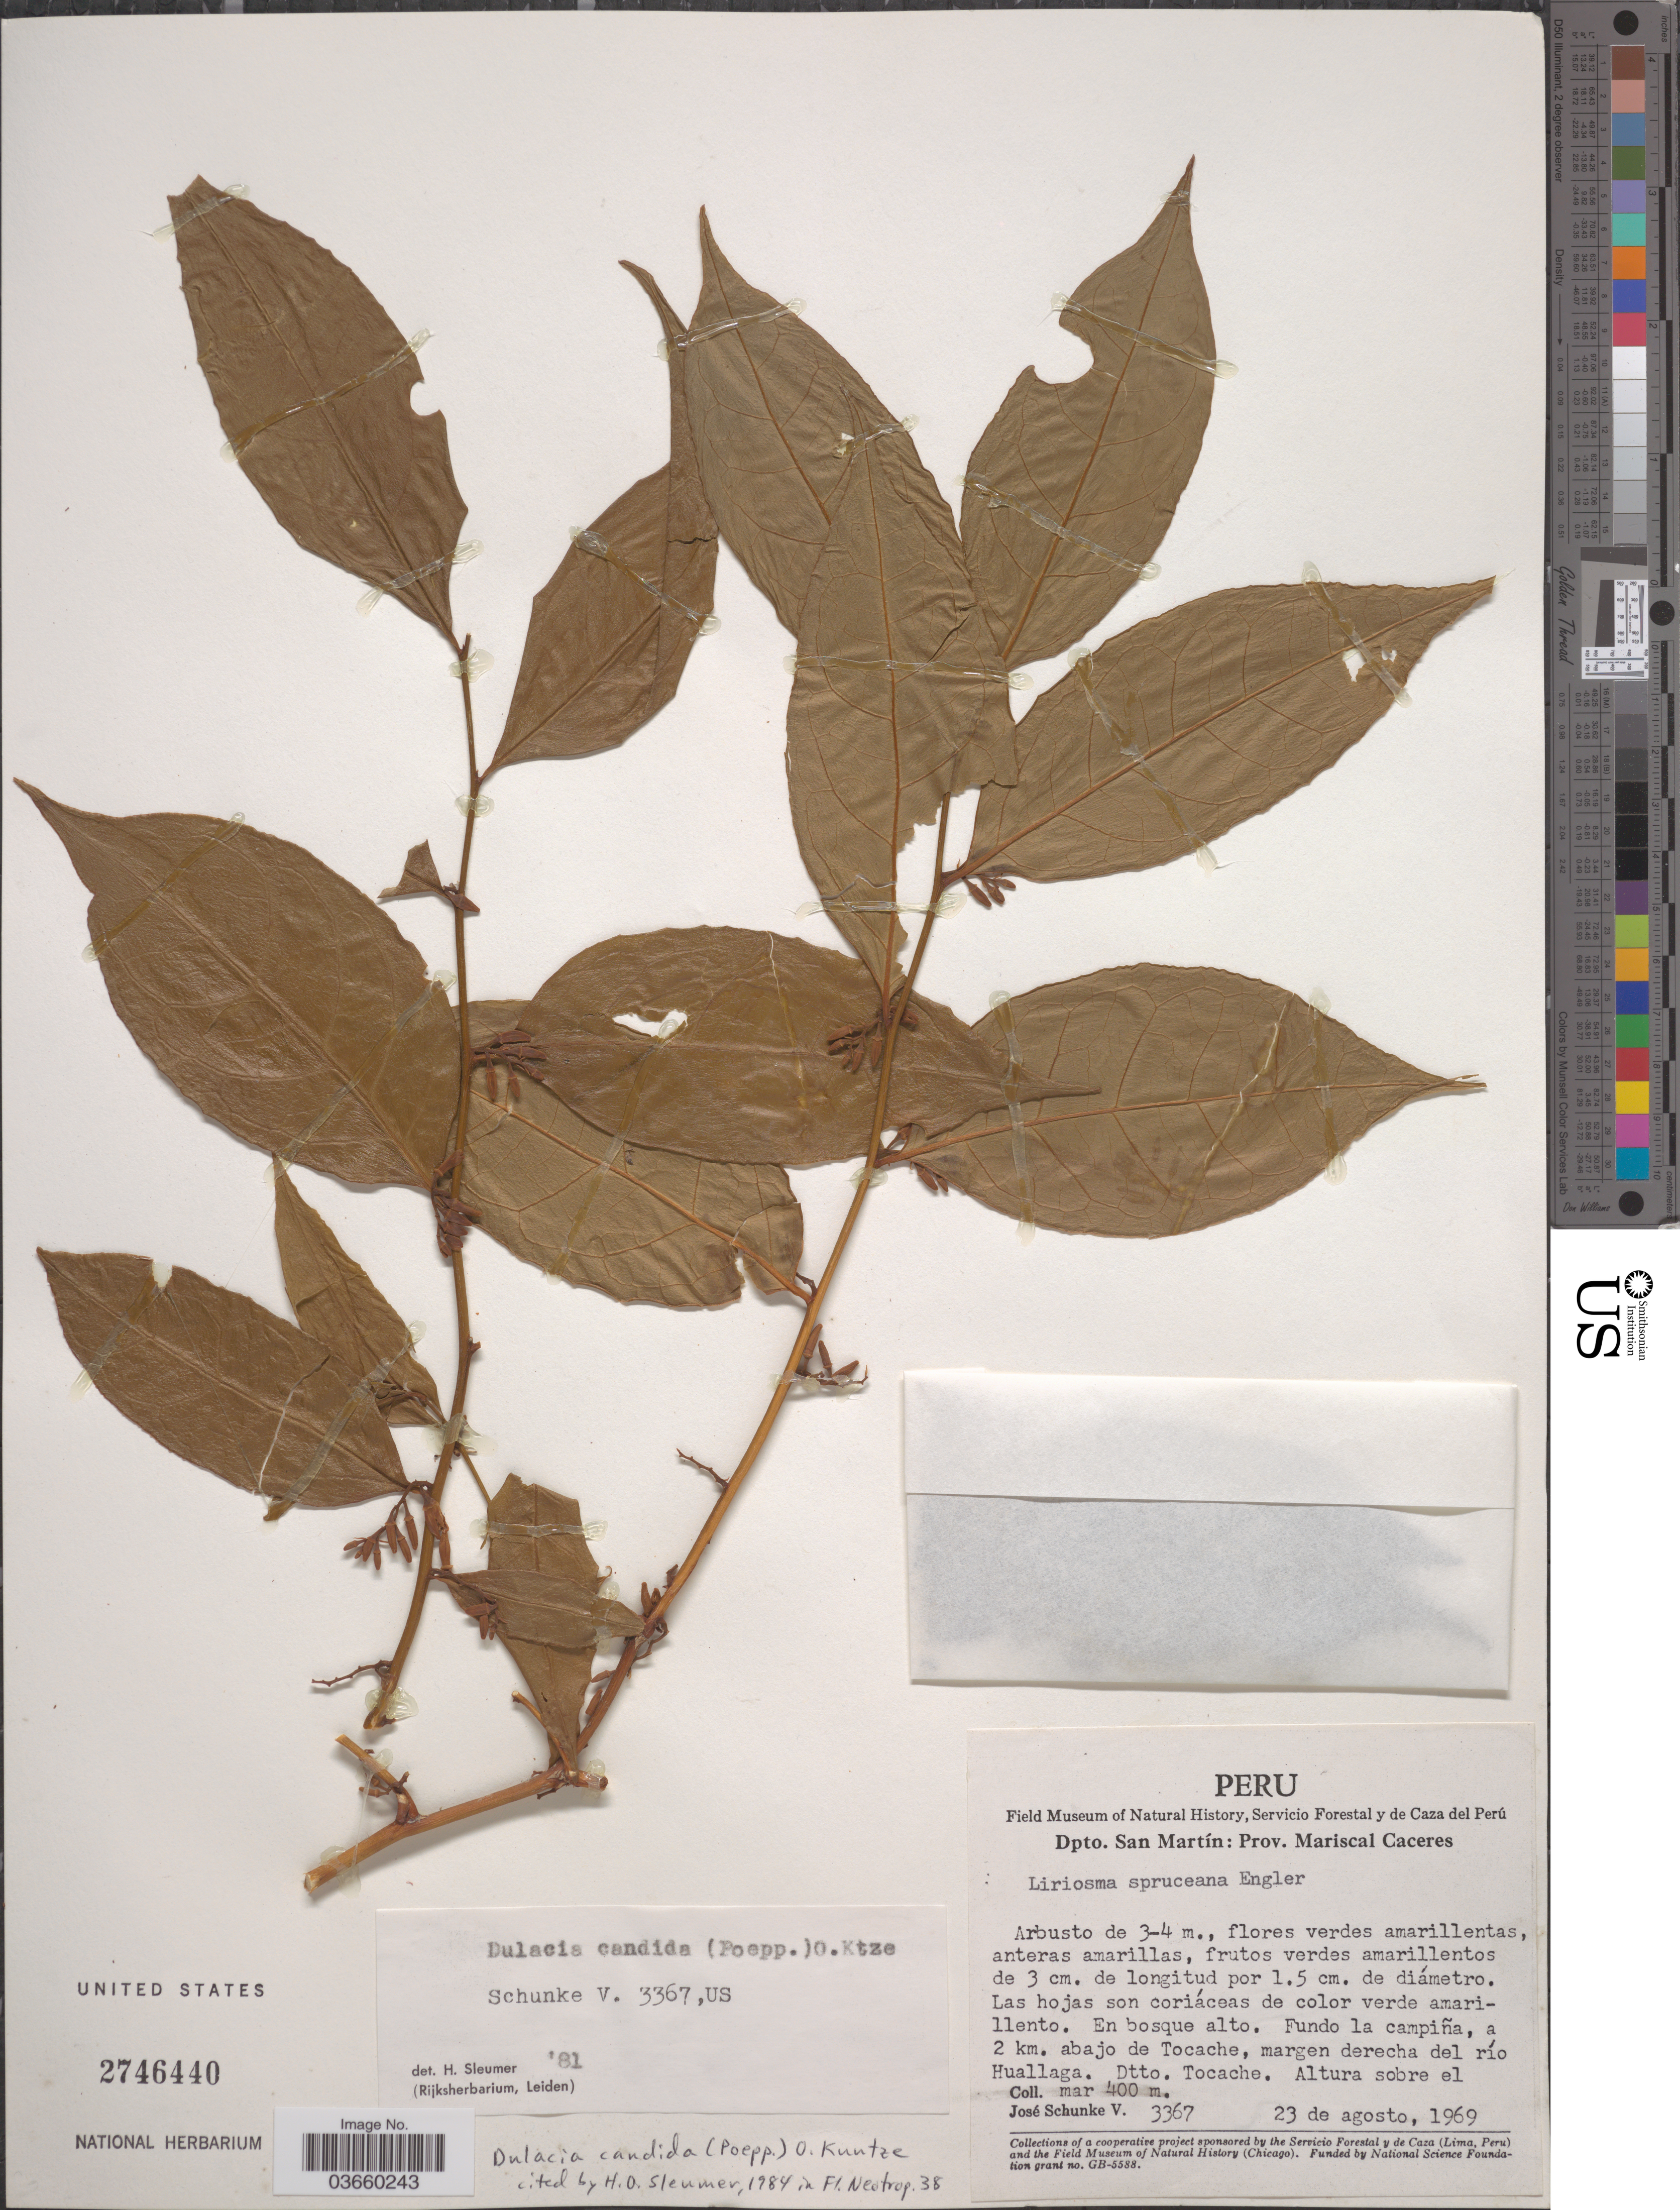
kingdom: Plantae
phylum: Tracheophyta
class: Magnoliopsida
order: Santalales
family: Olacaceae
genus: Dulacia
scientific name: Dulacia candida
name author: (Poepp.) Kuntze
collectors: J. Schunke Vigo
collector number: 3367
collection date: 1969-08-23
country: Peru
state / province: San Martín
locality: Dpto. San Martín: Prov. Mariscal Caceres. Fundo la campiña, a 2 km. abajo de Tocache, margen derecha del río Huallaga. Dtto. Tocache.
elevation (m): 400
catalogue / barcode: US 2746440